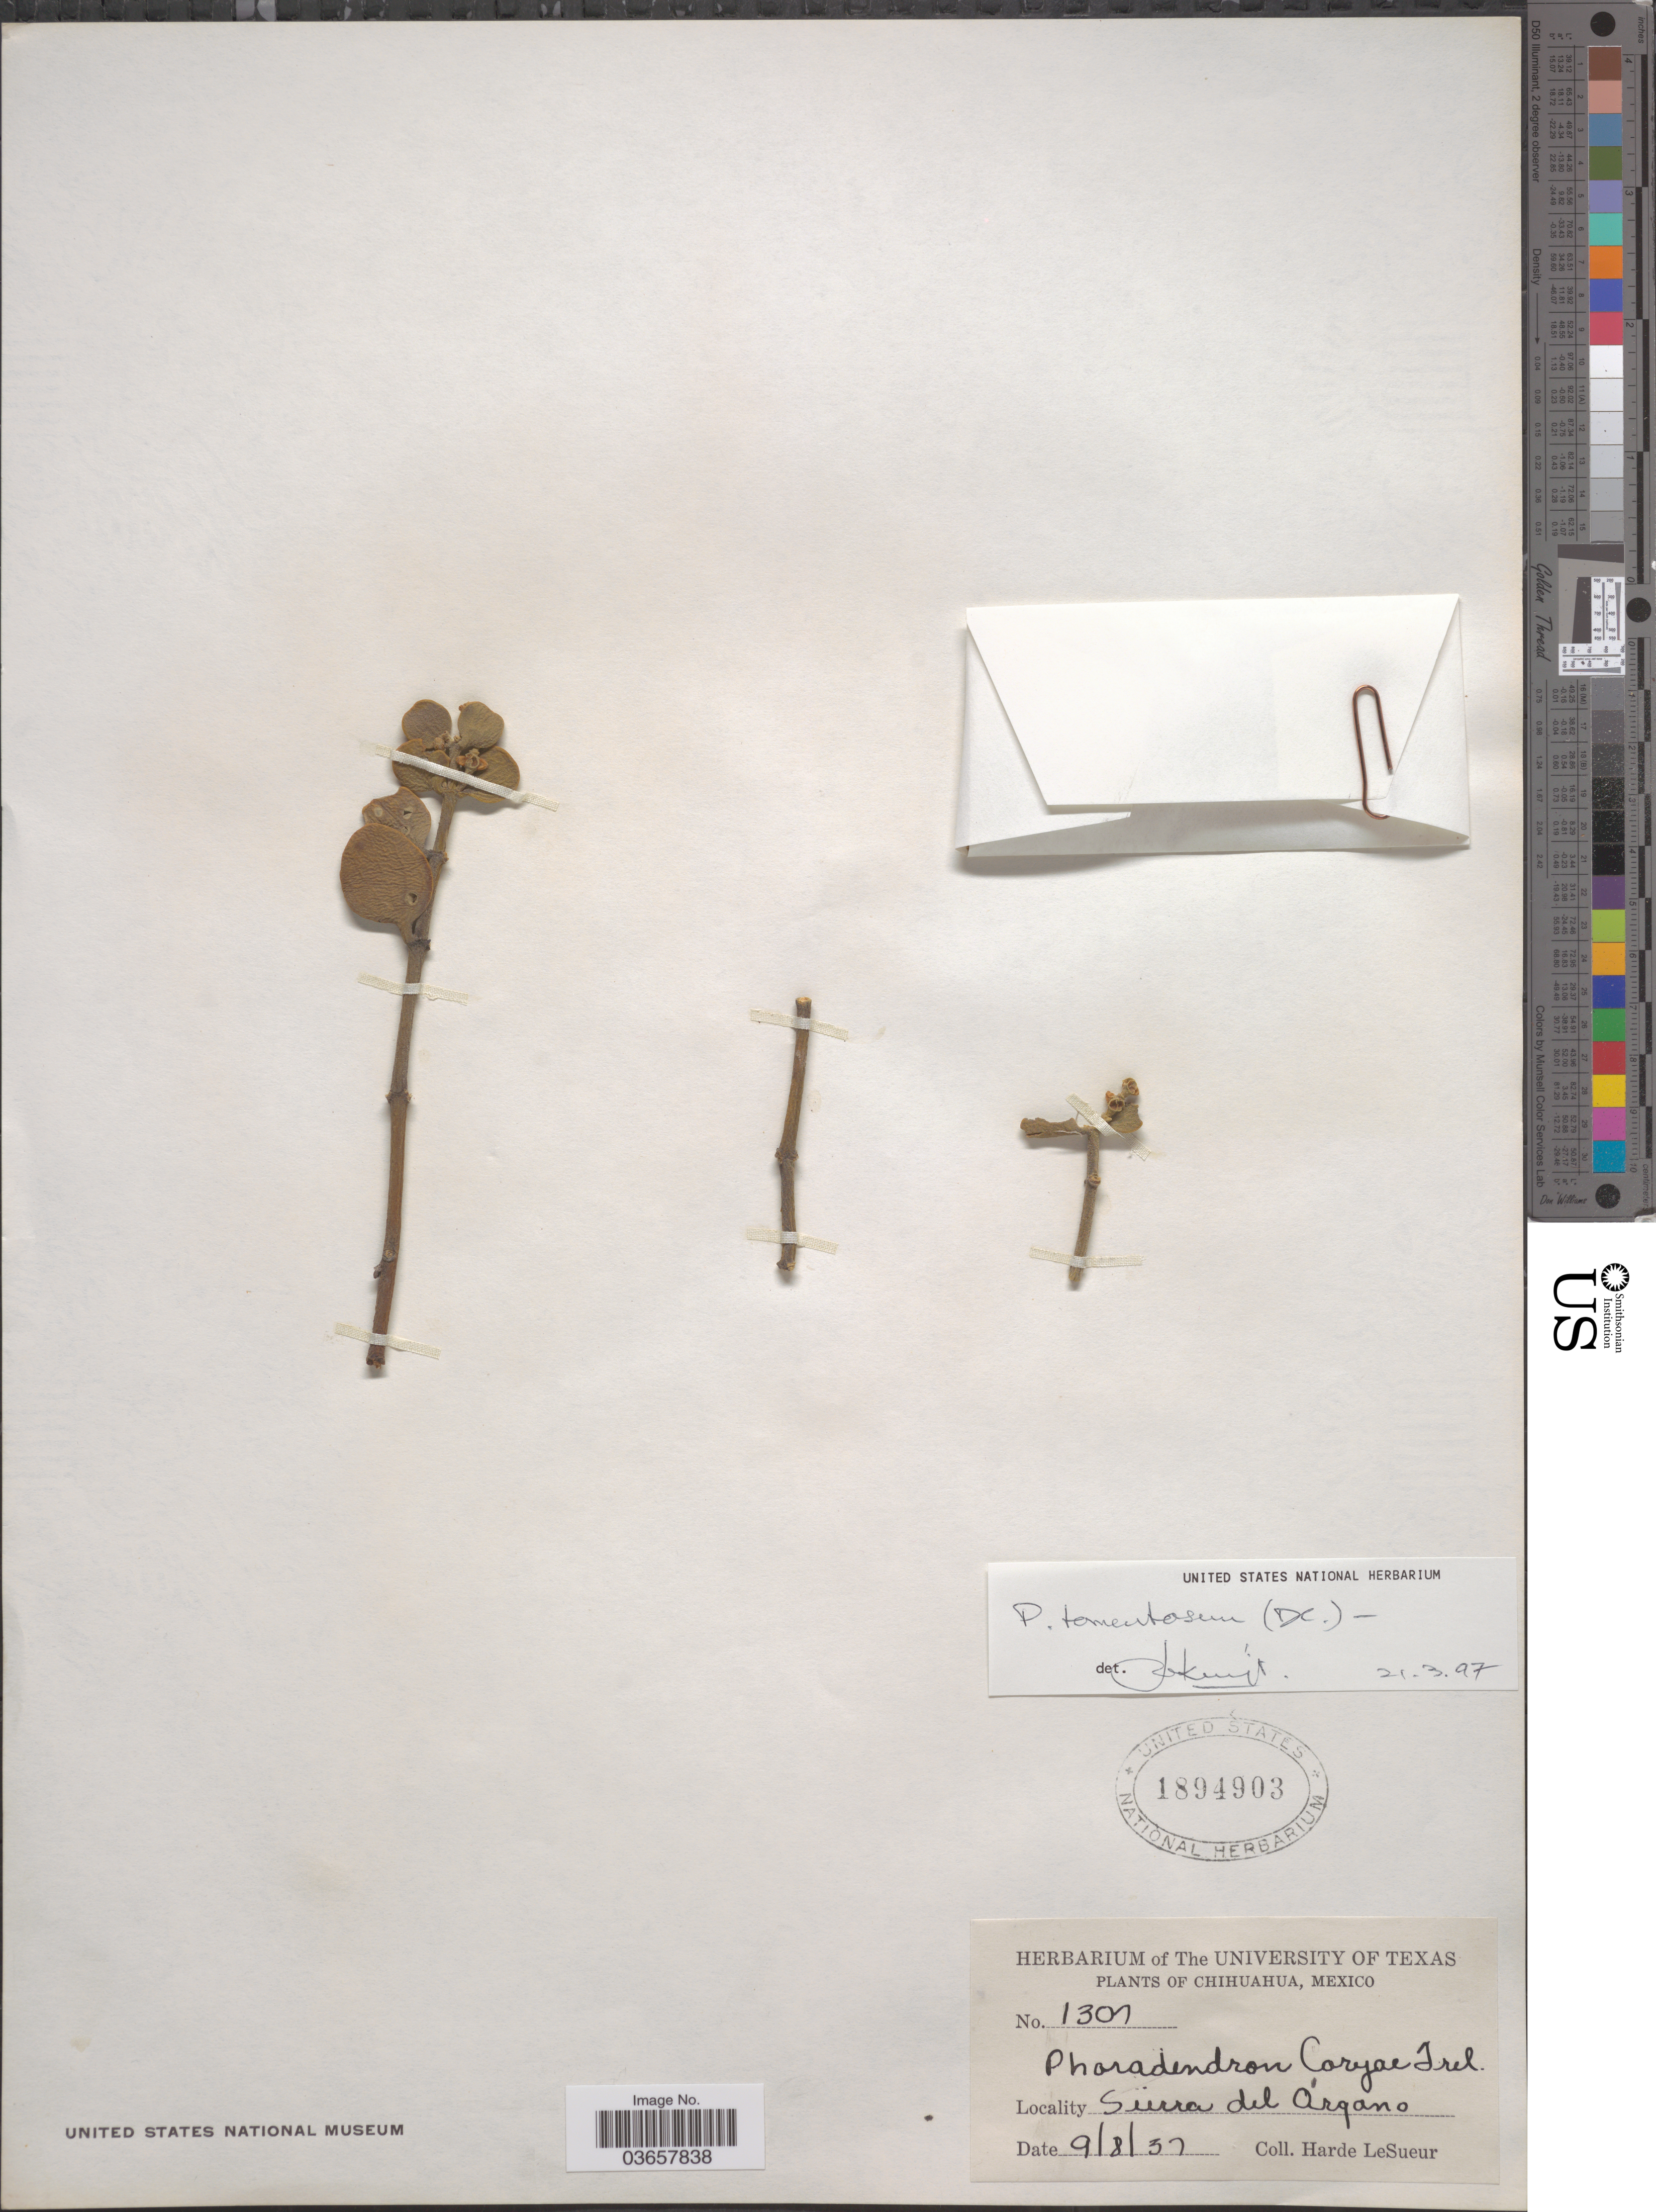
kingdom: Plantae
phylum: Tracheophyta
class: Magnoliopsida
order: Santalales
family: Viscaceae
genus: Phoradendron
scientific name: Phoradendron tomentosum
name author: DC.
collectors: H. LeSueur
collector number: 1307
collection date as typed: Transcribed d/m/y: 9/8/37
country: Mexico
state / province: Chihuahua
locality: Sierra del Organo.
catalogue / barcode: US 1894903